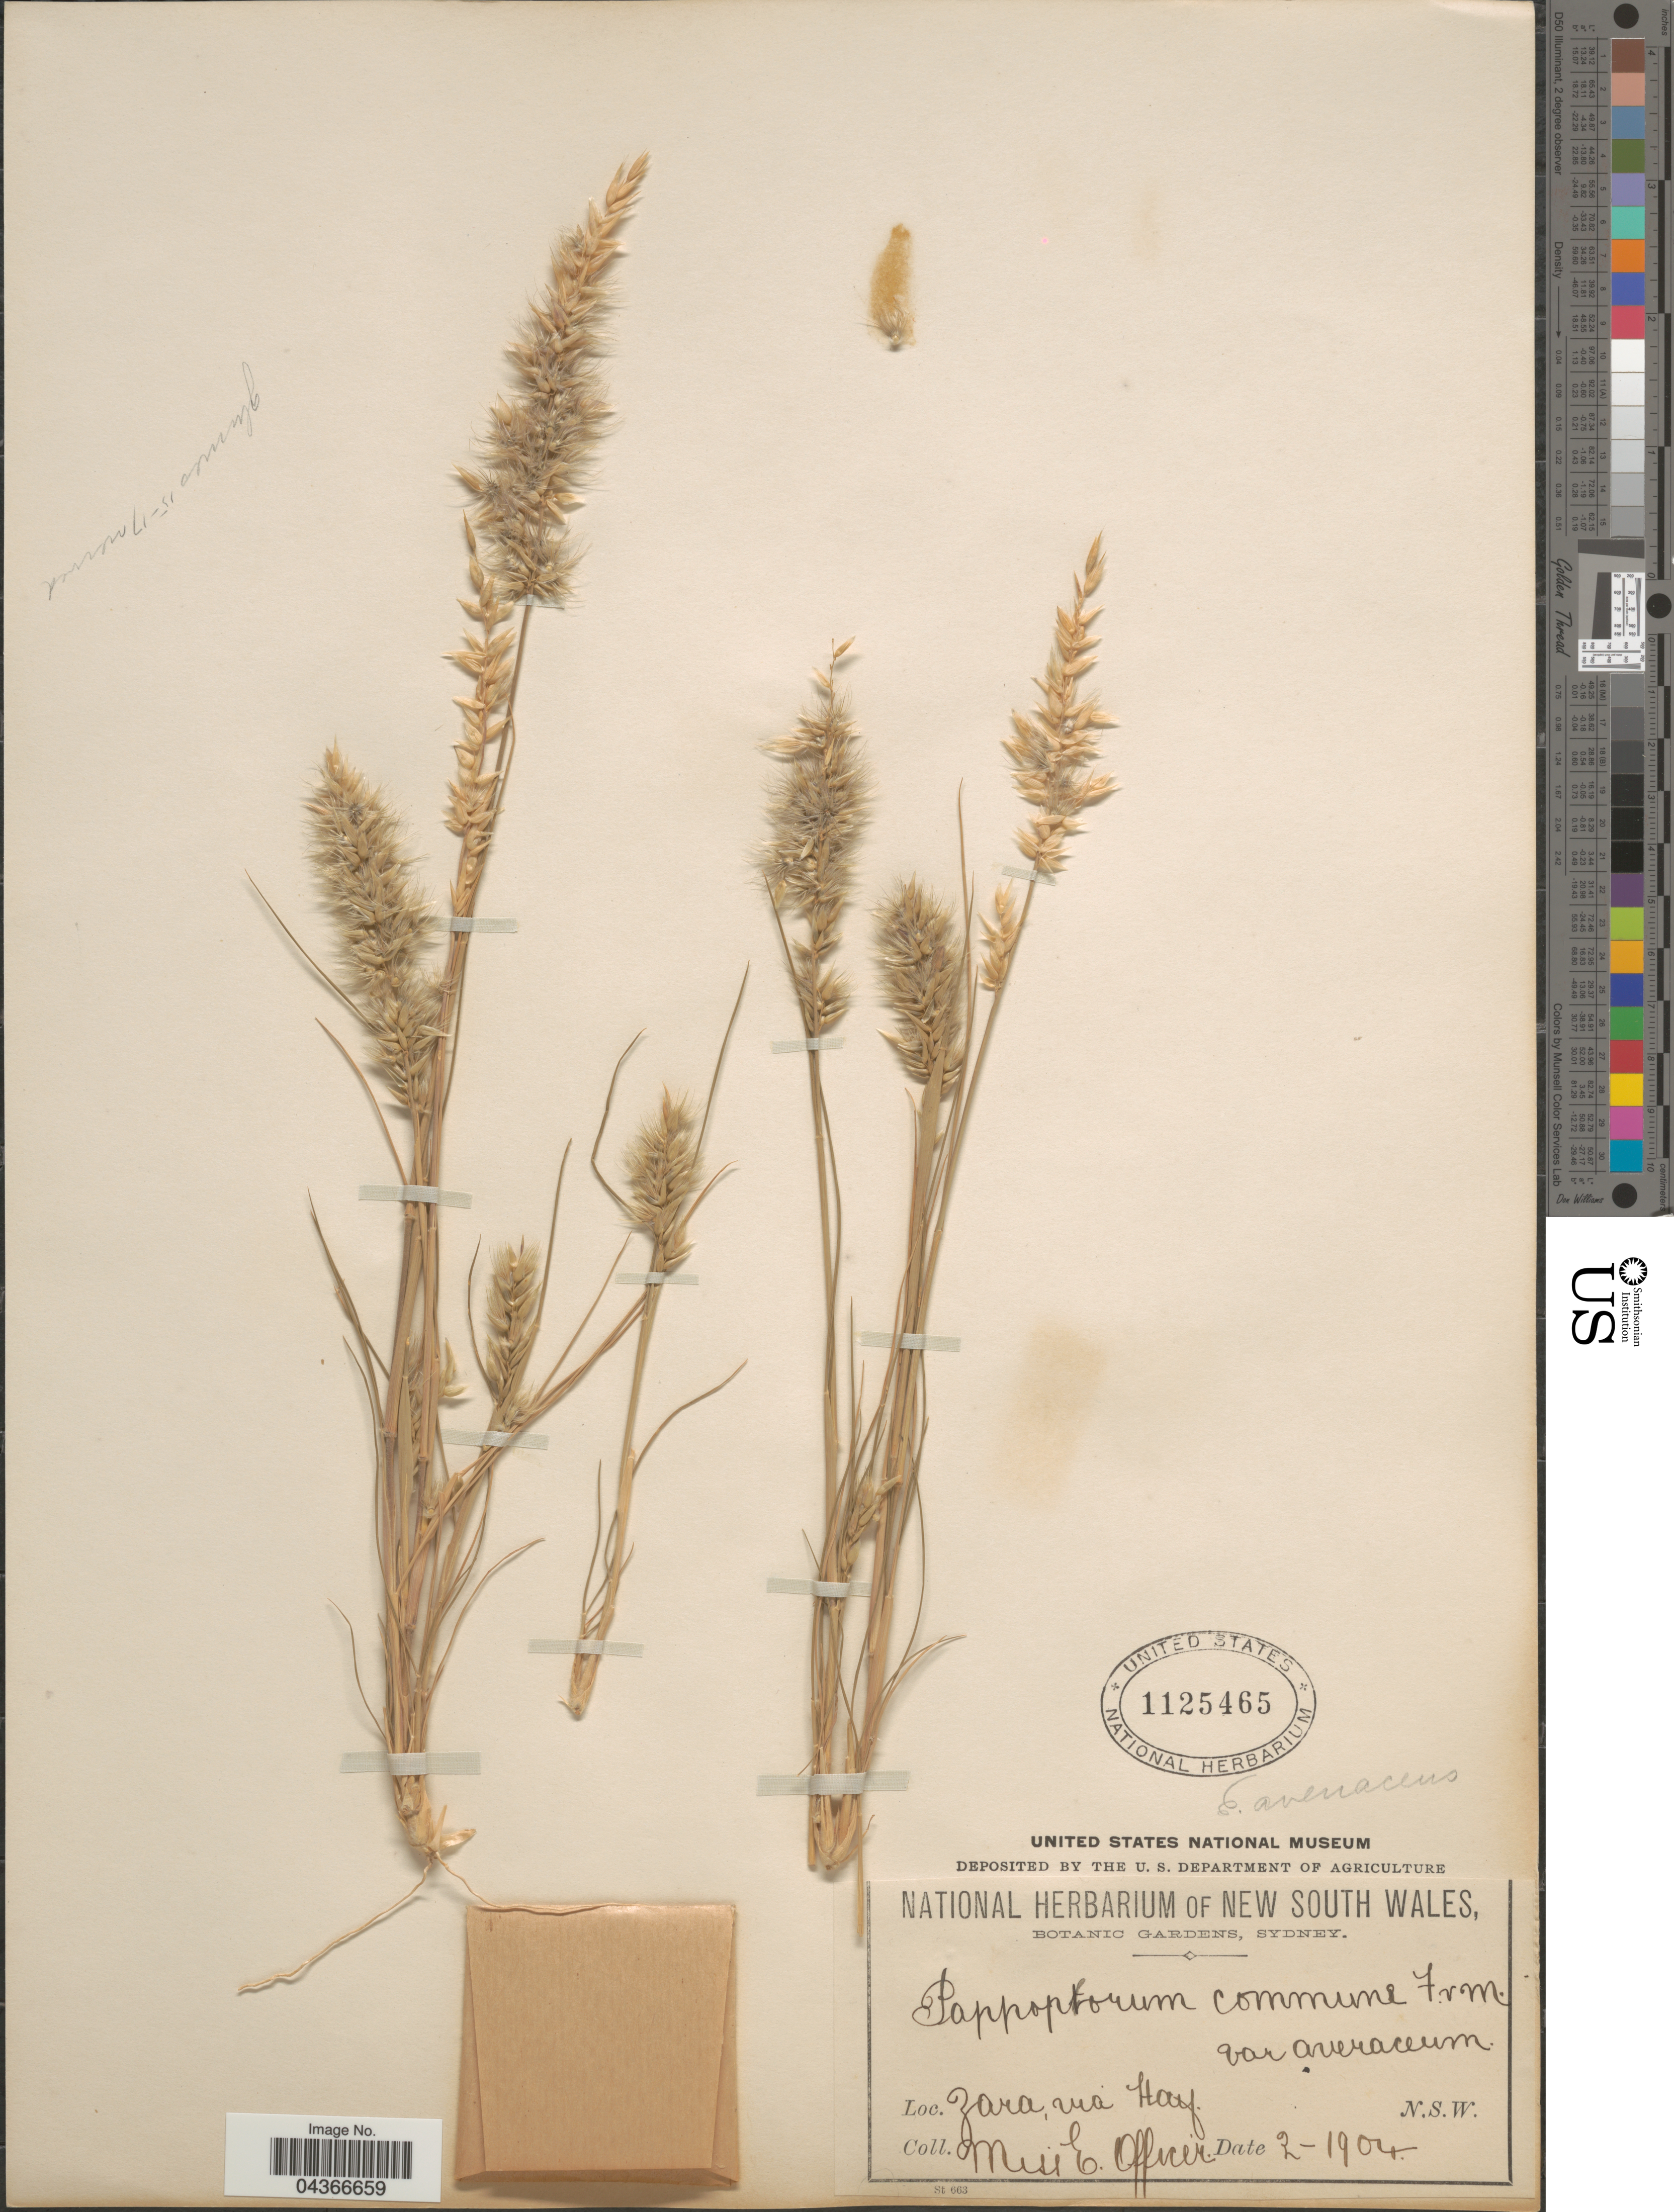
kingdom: Plantae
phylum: Tracheophyta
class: Liliopsida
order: Poales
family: Poaceae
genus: Enneapogon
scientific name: Enneapogon avenaceus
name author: (Lindl.) C.E. Hubb.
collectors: E. Officer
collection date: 1904-02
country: Australia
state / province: New South Wales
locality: Zara, via Hay.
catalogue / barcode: US 1125465